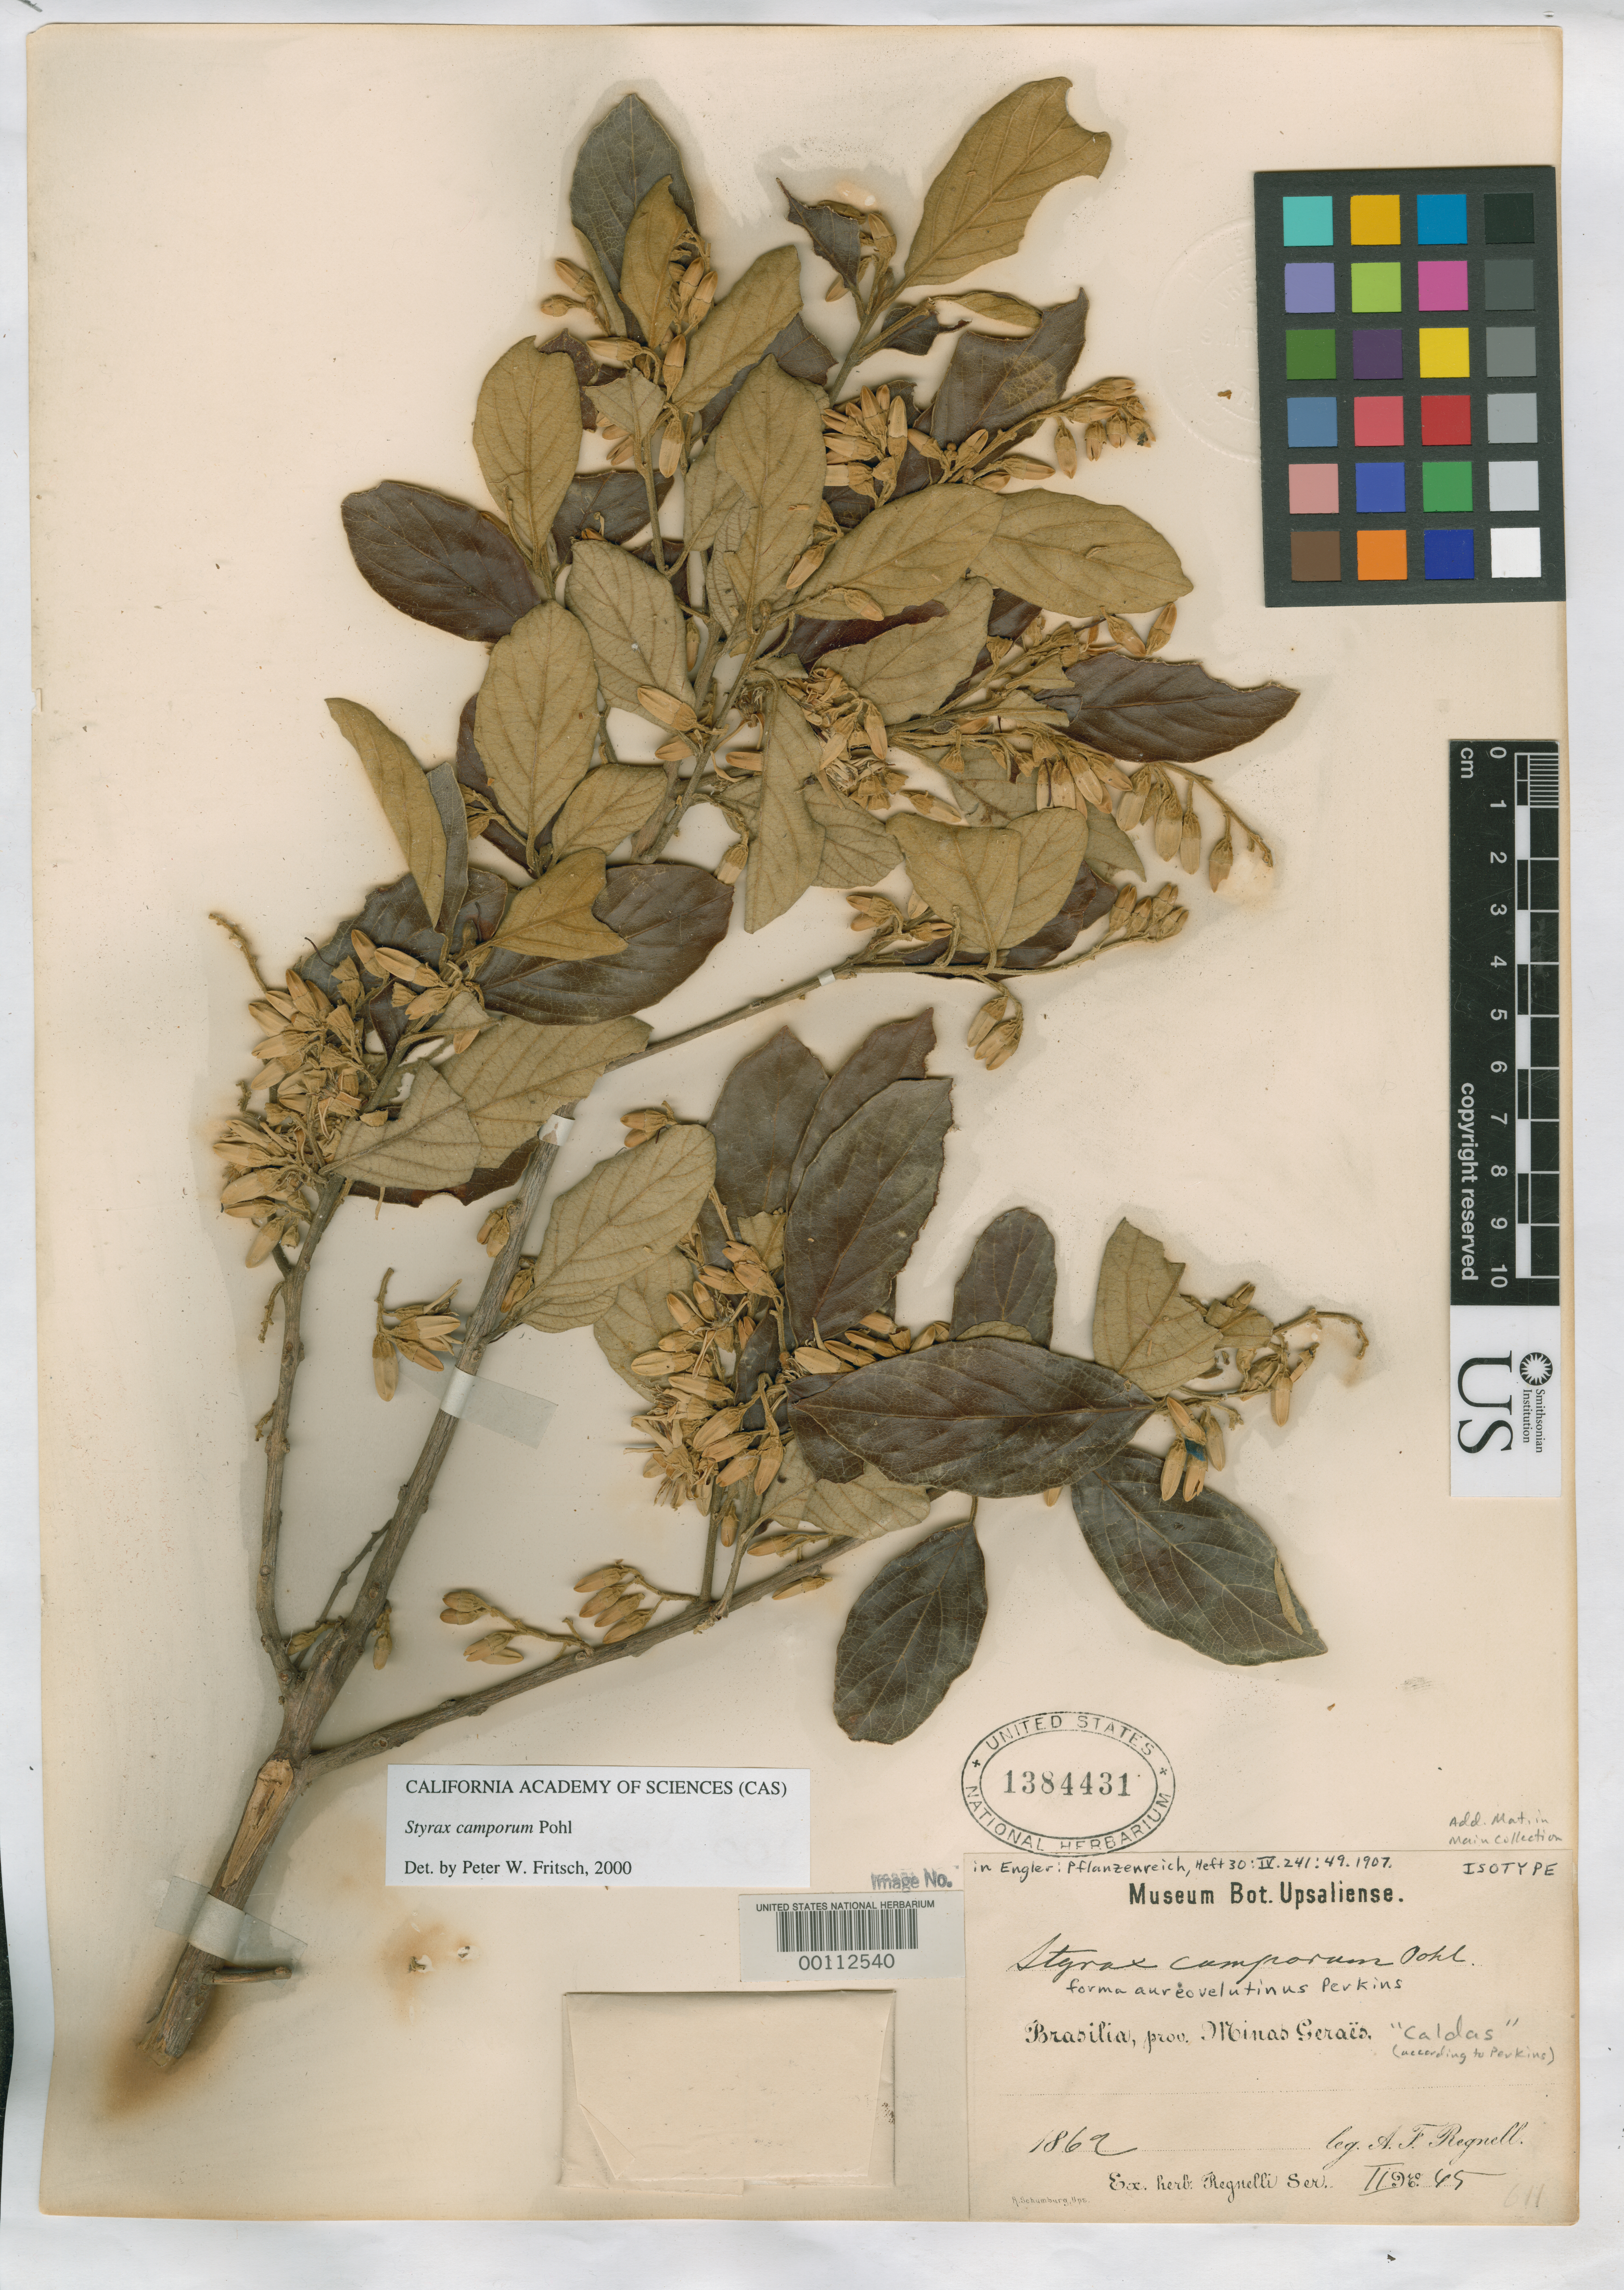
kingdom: Plantae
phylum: Tracheophyta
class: Magnoliopsida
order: Ericales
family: Styracaceae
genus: Styrax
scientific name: Styrax camporum f. aureovelutinus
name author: Perkins in Engl.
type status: Isotype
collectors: A. F. Regnell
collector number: II 65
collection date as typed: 1862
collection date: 1862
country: Brazil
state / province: Minas Gerais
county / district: Caldas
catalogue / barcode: US 1384431